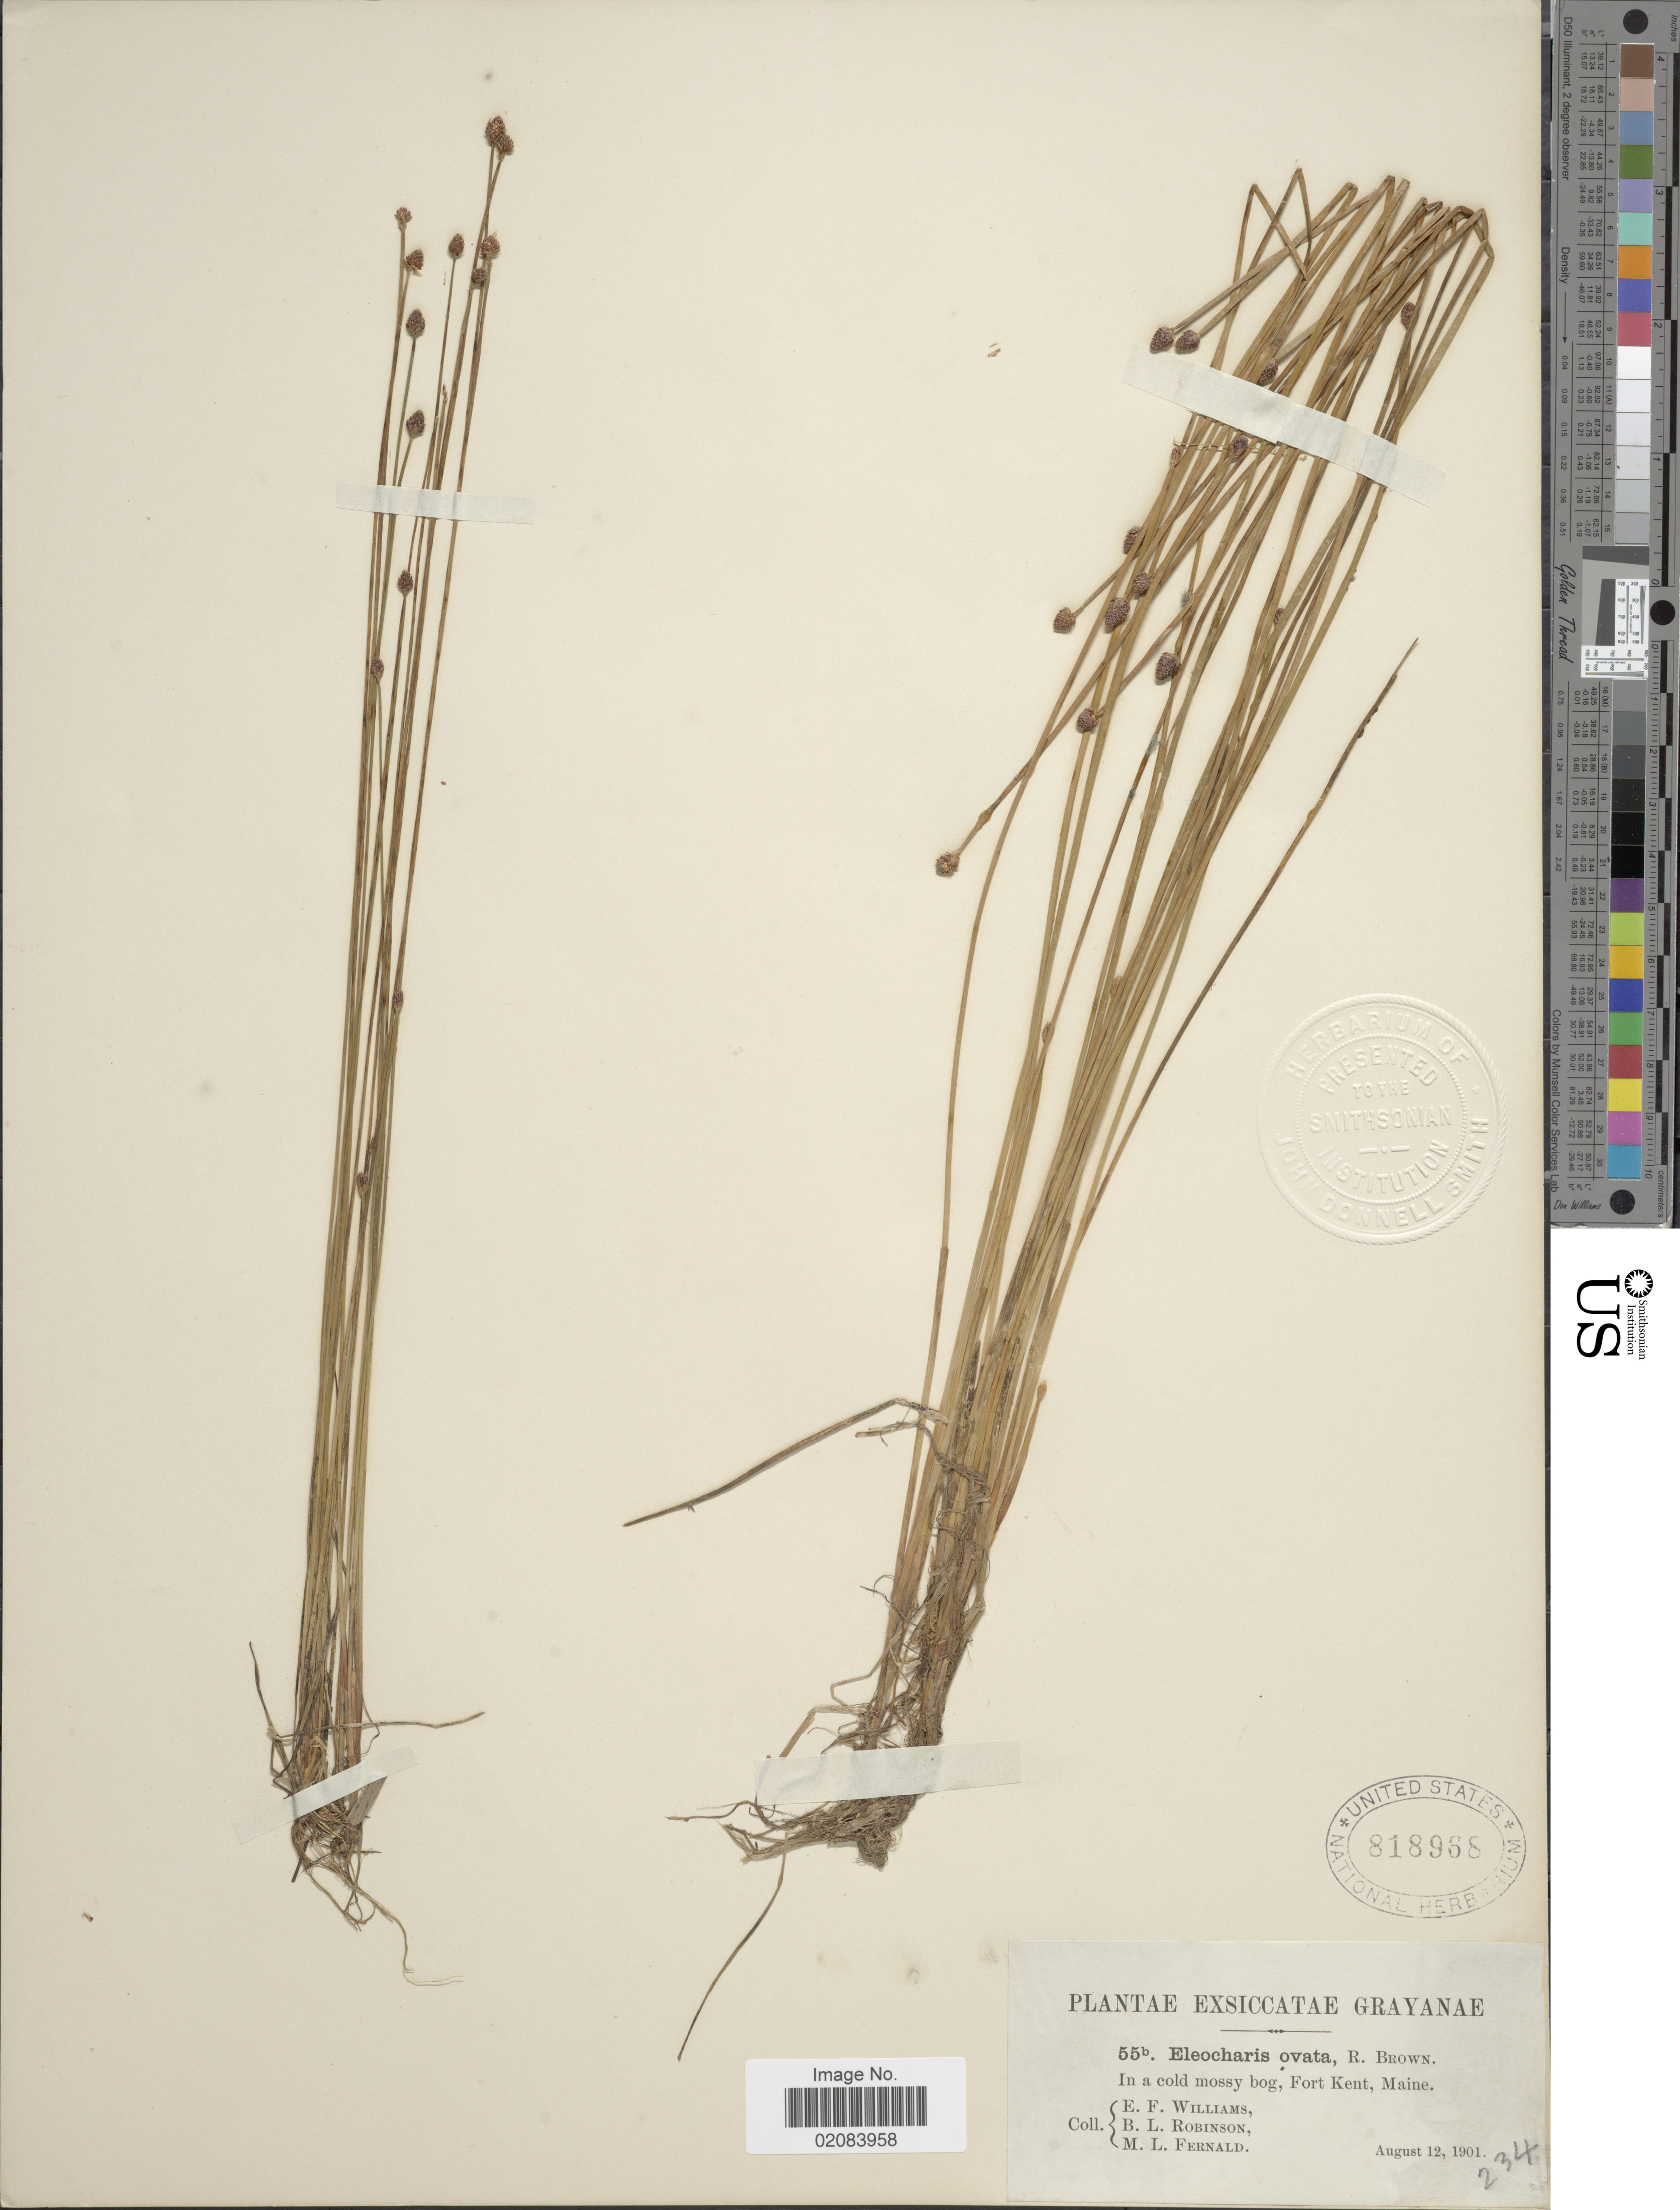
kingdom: Plantae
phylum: Tracheophyta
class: Liliopsida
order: Poales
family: Cyperaceae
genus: Eleocharis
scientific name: Eleocharis ovata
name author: (Roth) Roem. & Schult.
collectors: E. Williams, B. L. Robinson & M. L. Fernald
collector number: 55b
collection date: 1901-08-12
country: United States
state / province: Maine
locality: Fort Kent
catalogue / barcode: US 818968